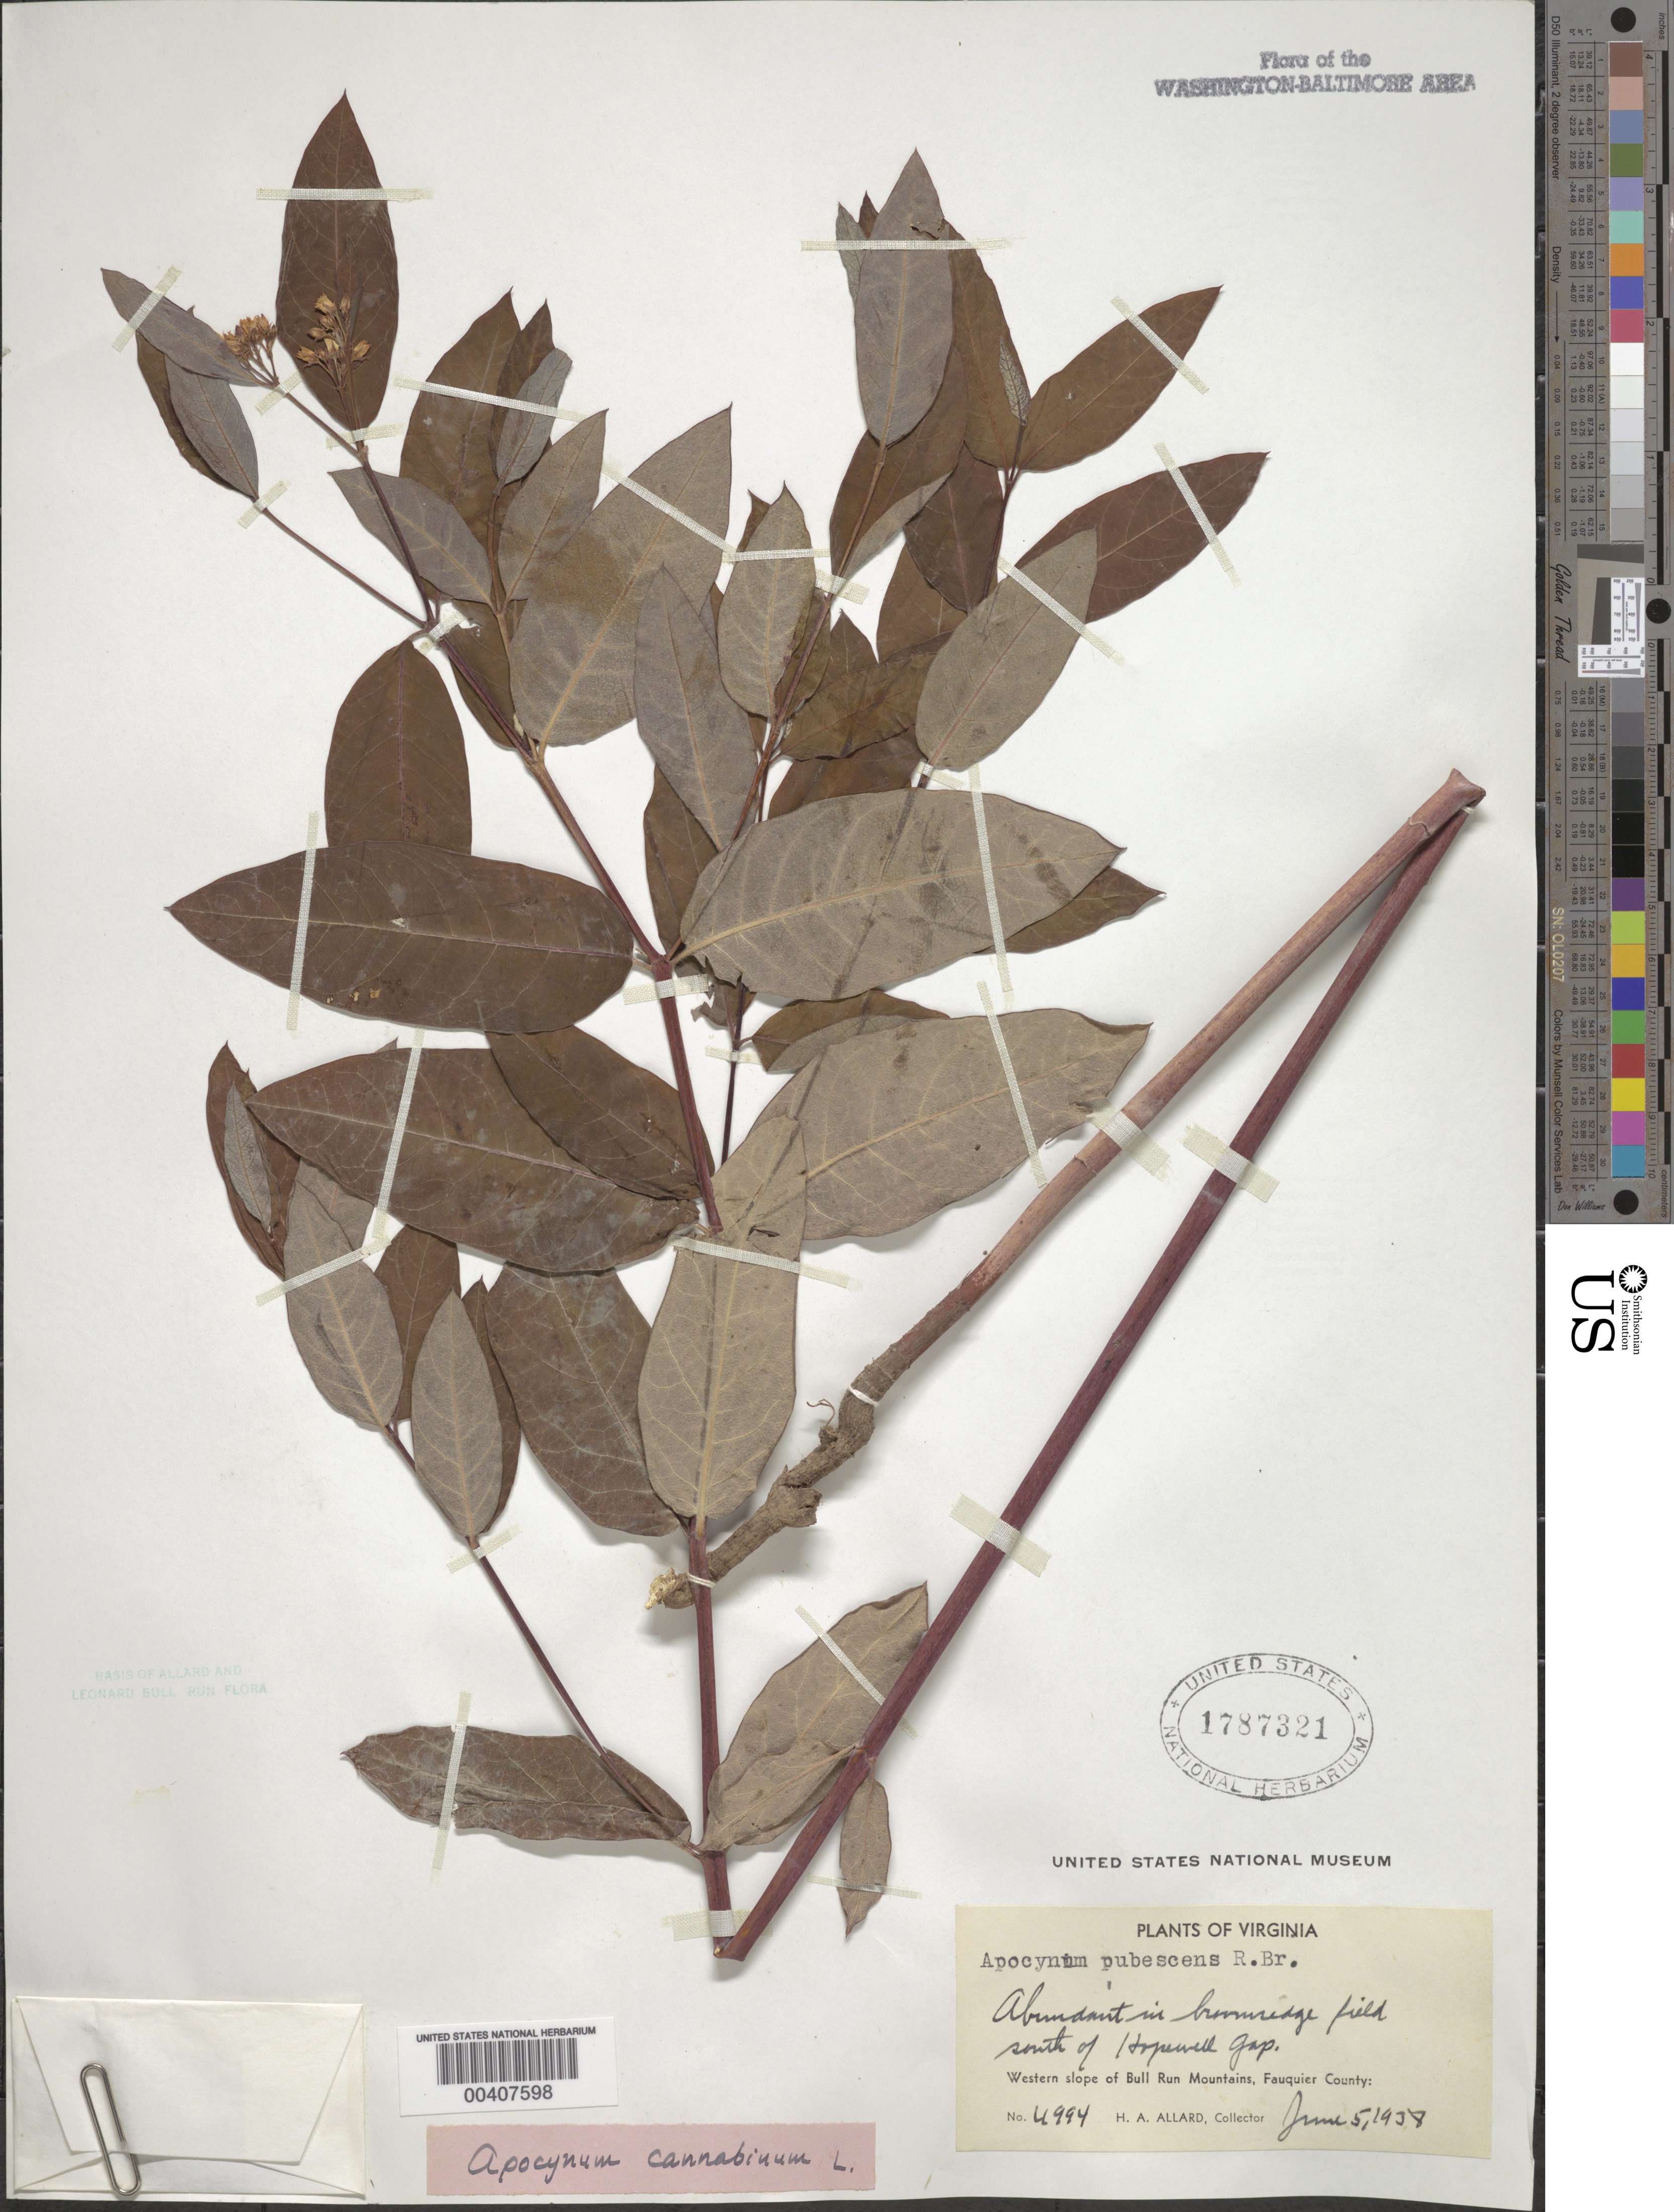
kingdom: Plantae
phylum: Tracheophyta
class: Magnoliopsida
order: Gentianales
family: Apocynaceae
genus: Apocynum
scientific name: Apocynum cannabinum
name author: L.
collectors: H. A. Allard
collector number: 4994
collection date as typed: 05 Jun 1938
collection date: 1938-06-05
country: United States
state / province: Virginia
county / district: Fauquier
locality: South of Hopewell Gap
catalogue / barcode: US 1787321